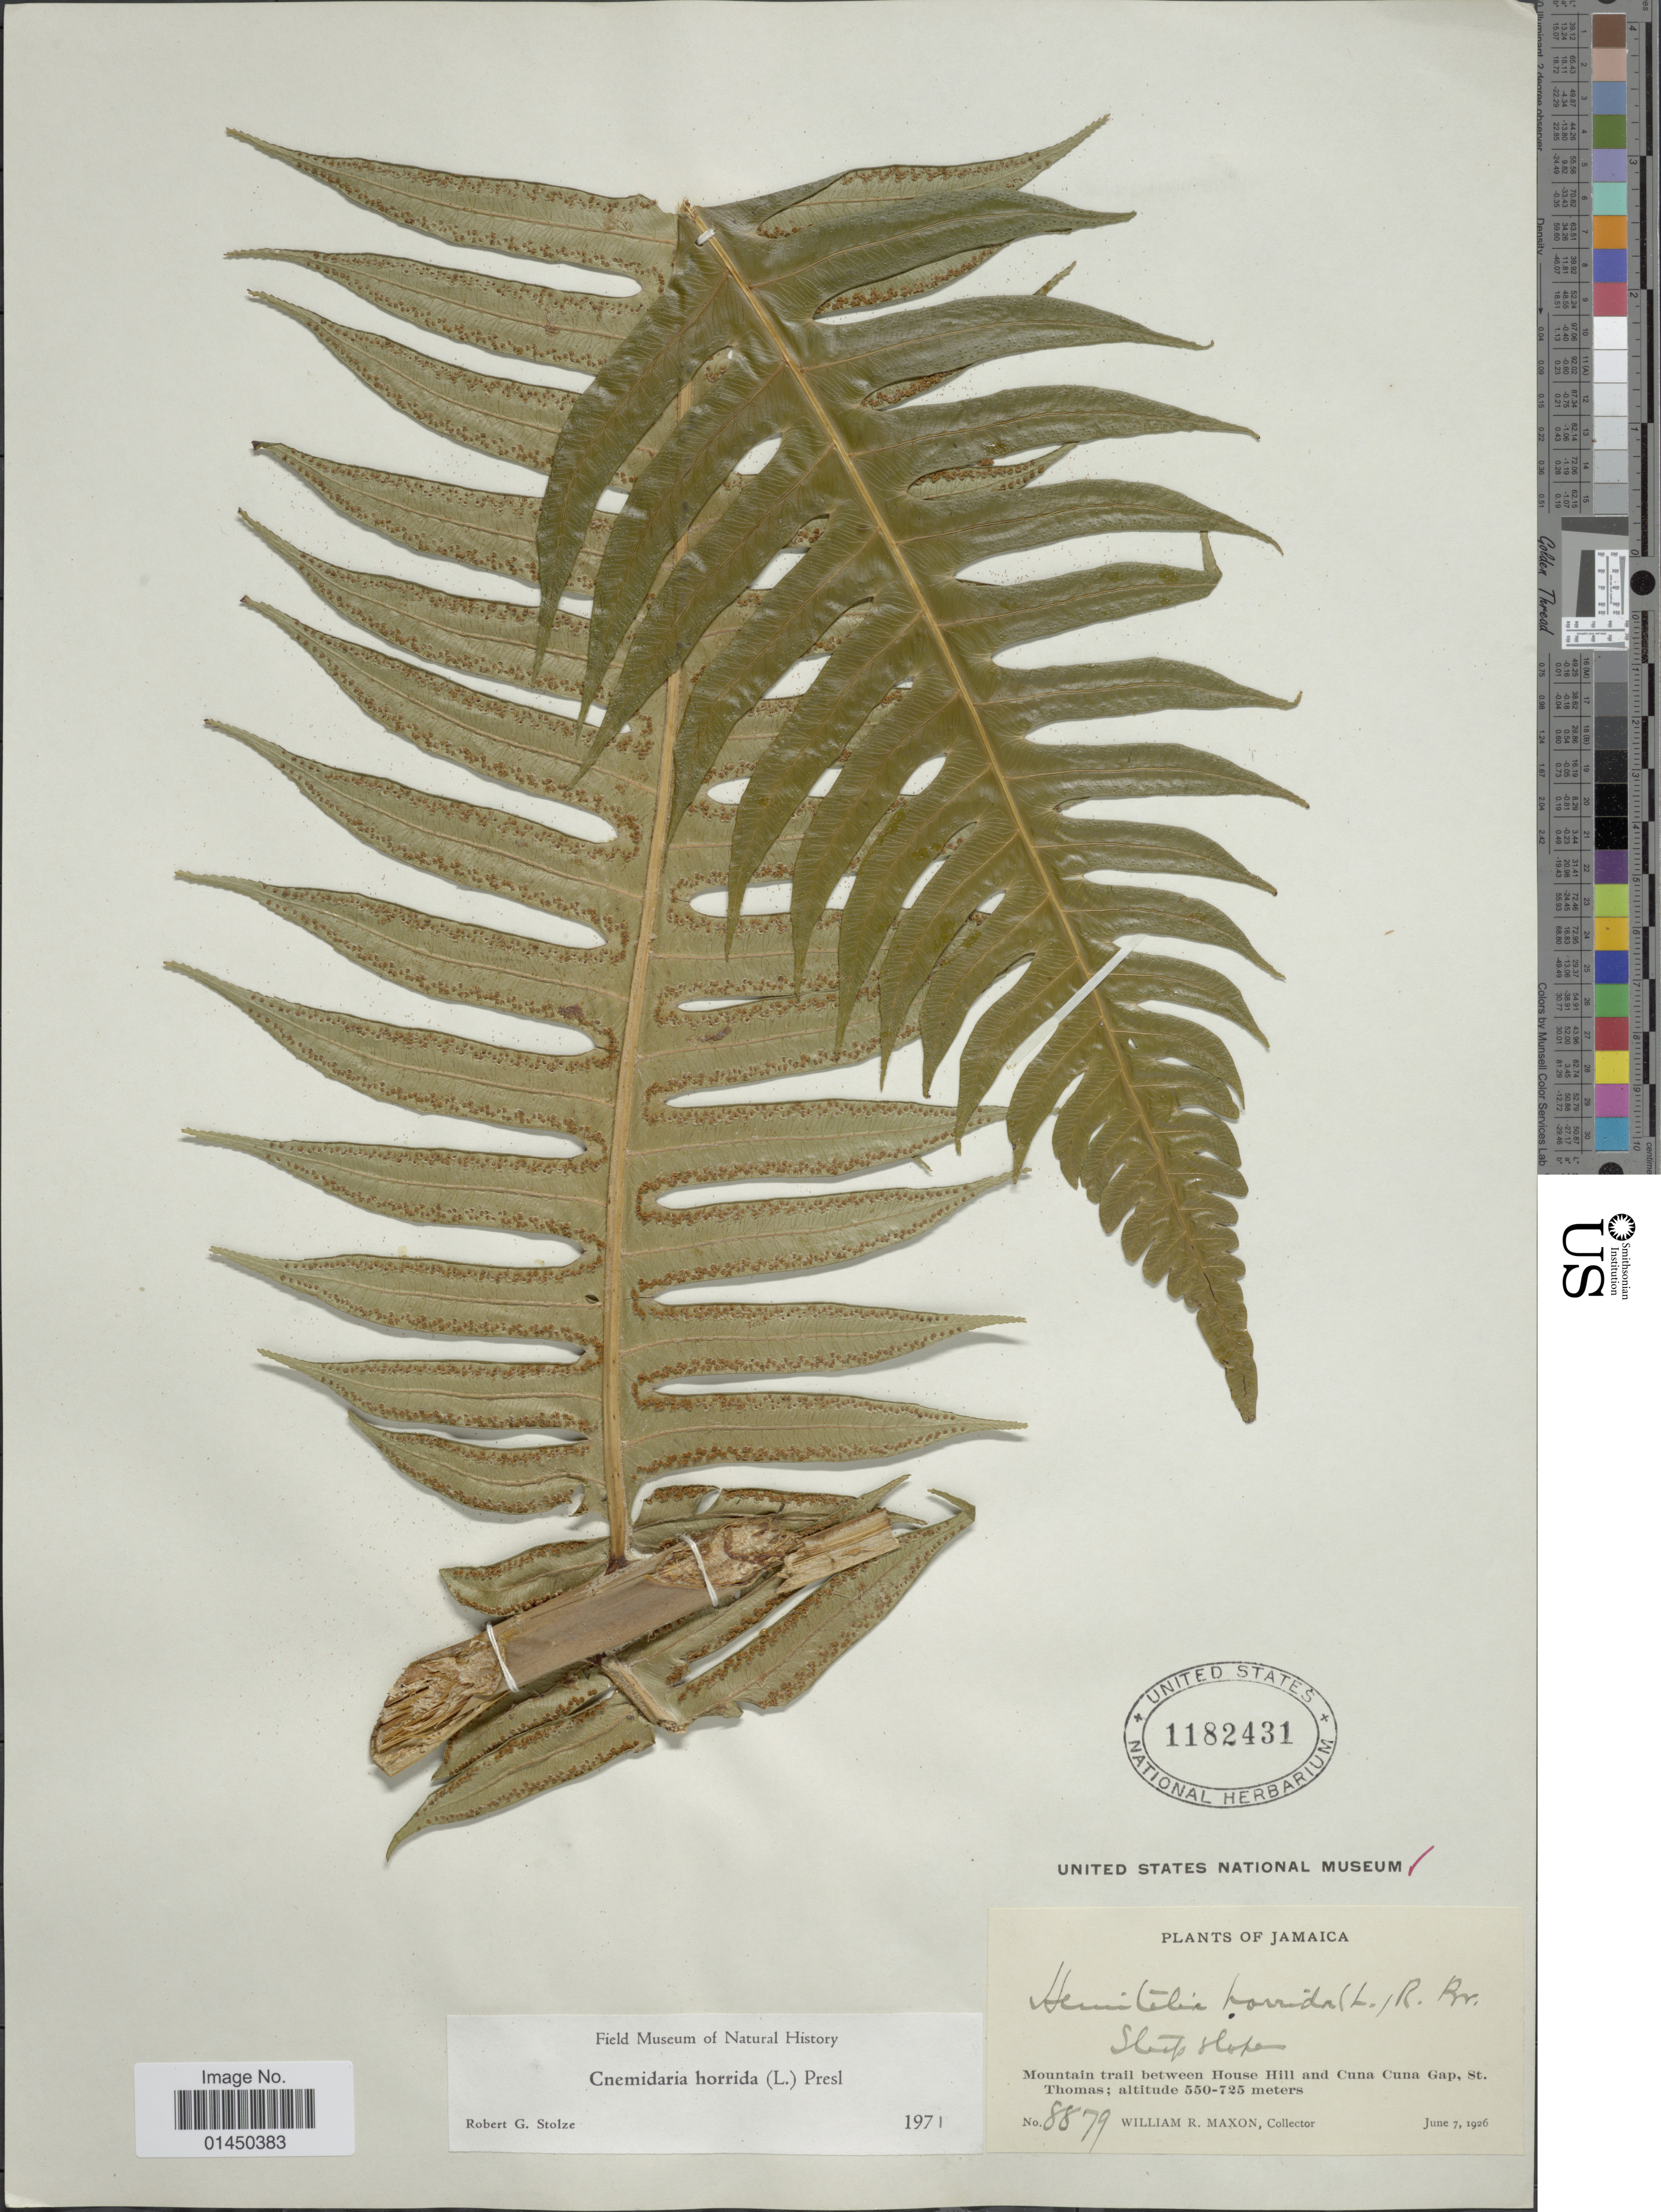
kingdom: Plantae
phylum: Tracheophyta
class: Polypodiopsida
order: Cyatheales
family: Cyatheaceae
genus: Cyathea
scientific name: Cyathea horrida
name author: (L.) Sm.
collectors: W. R. Maxon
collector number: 8879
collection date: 1926-06-07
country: Jamaica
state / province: Saint Thomas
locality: Mountain trail between House Hill and Cuna Cuna Gap, St. Thomas, steep slope.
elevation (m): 550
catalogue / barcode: US 1182431